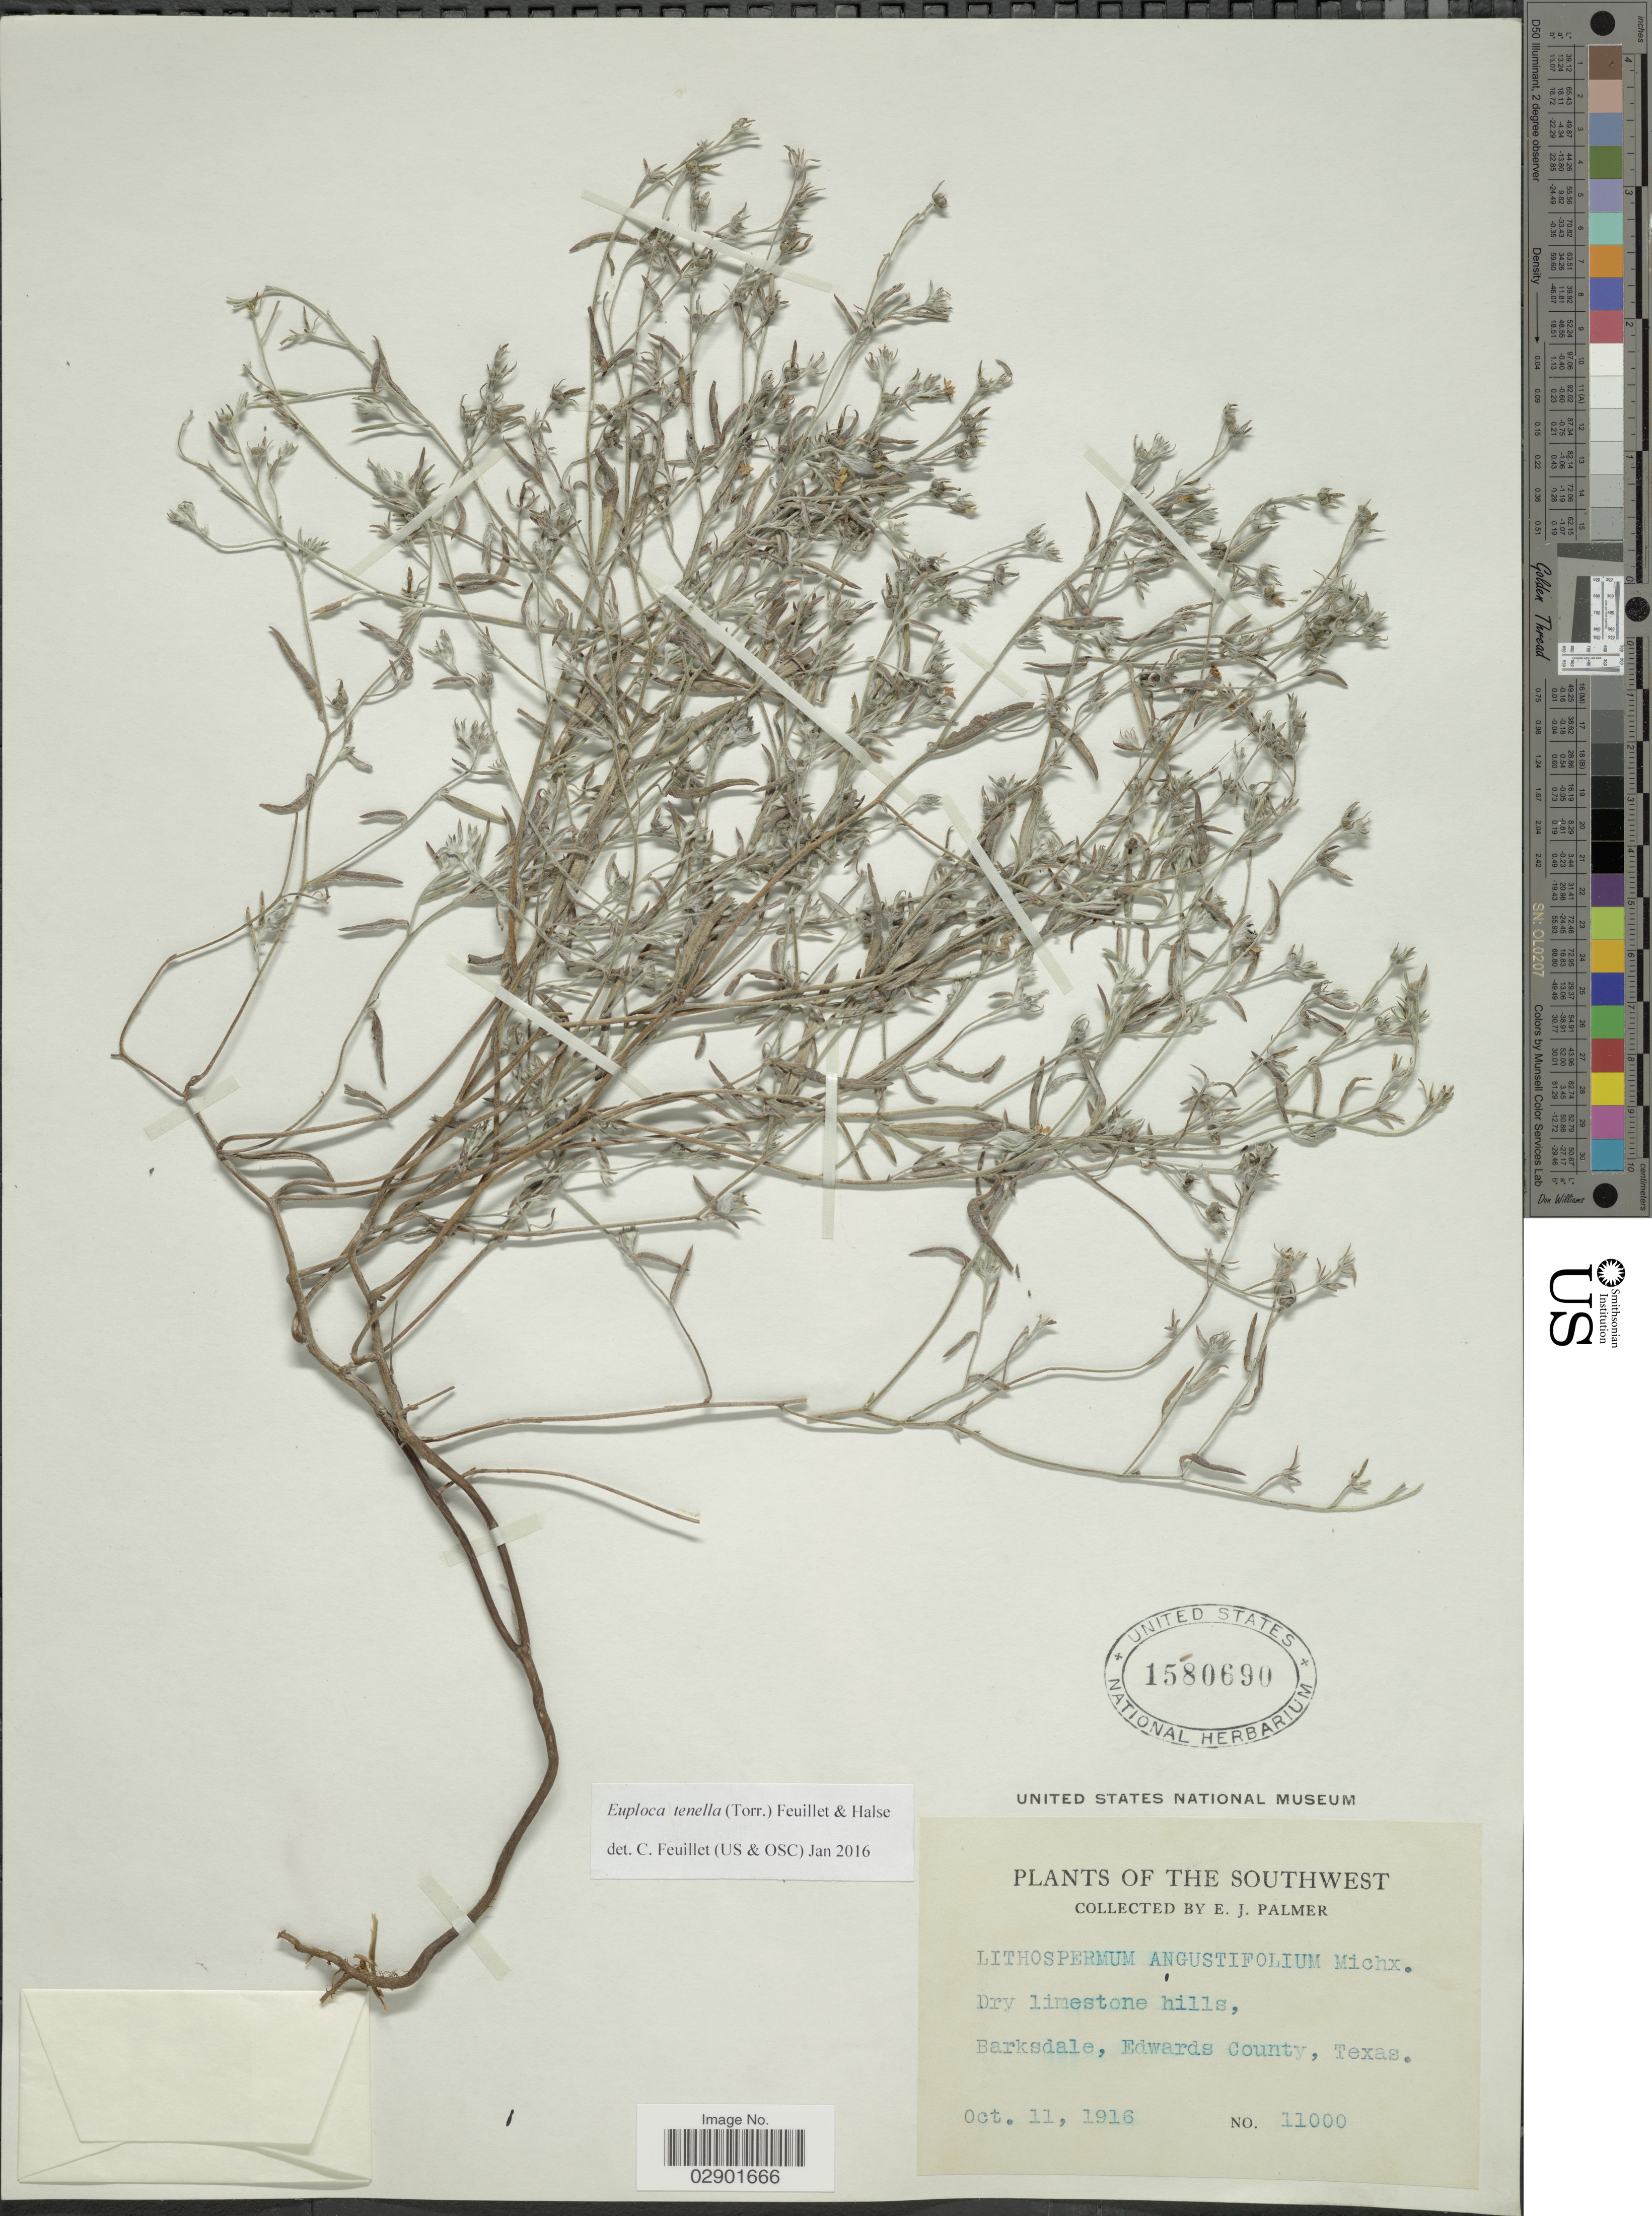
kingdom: Plantae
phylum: Tracheophyta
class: Magnoliopsida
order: Boraginales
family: Heliotropiaceae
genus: Euploca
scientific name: Euploca tenella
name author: (Torr.) Feuillet & Halse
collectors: E. J. Palmer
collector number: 11000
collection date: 1916-10-11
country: United States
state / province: Texas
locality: The Southwest. Dry limestone hills, Barksdale, Edwards County.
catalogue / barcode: US 1580690